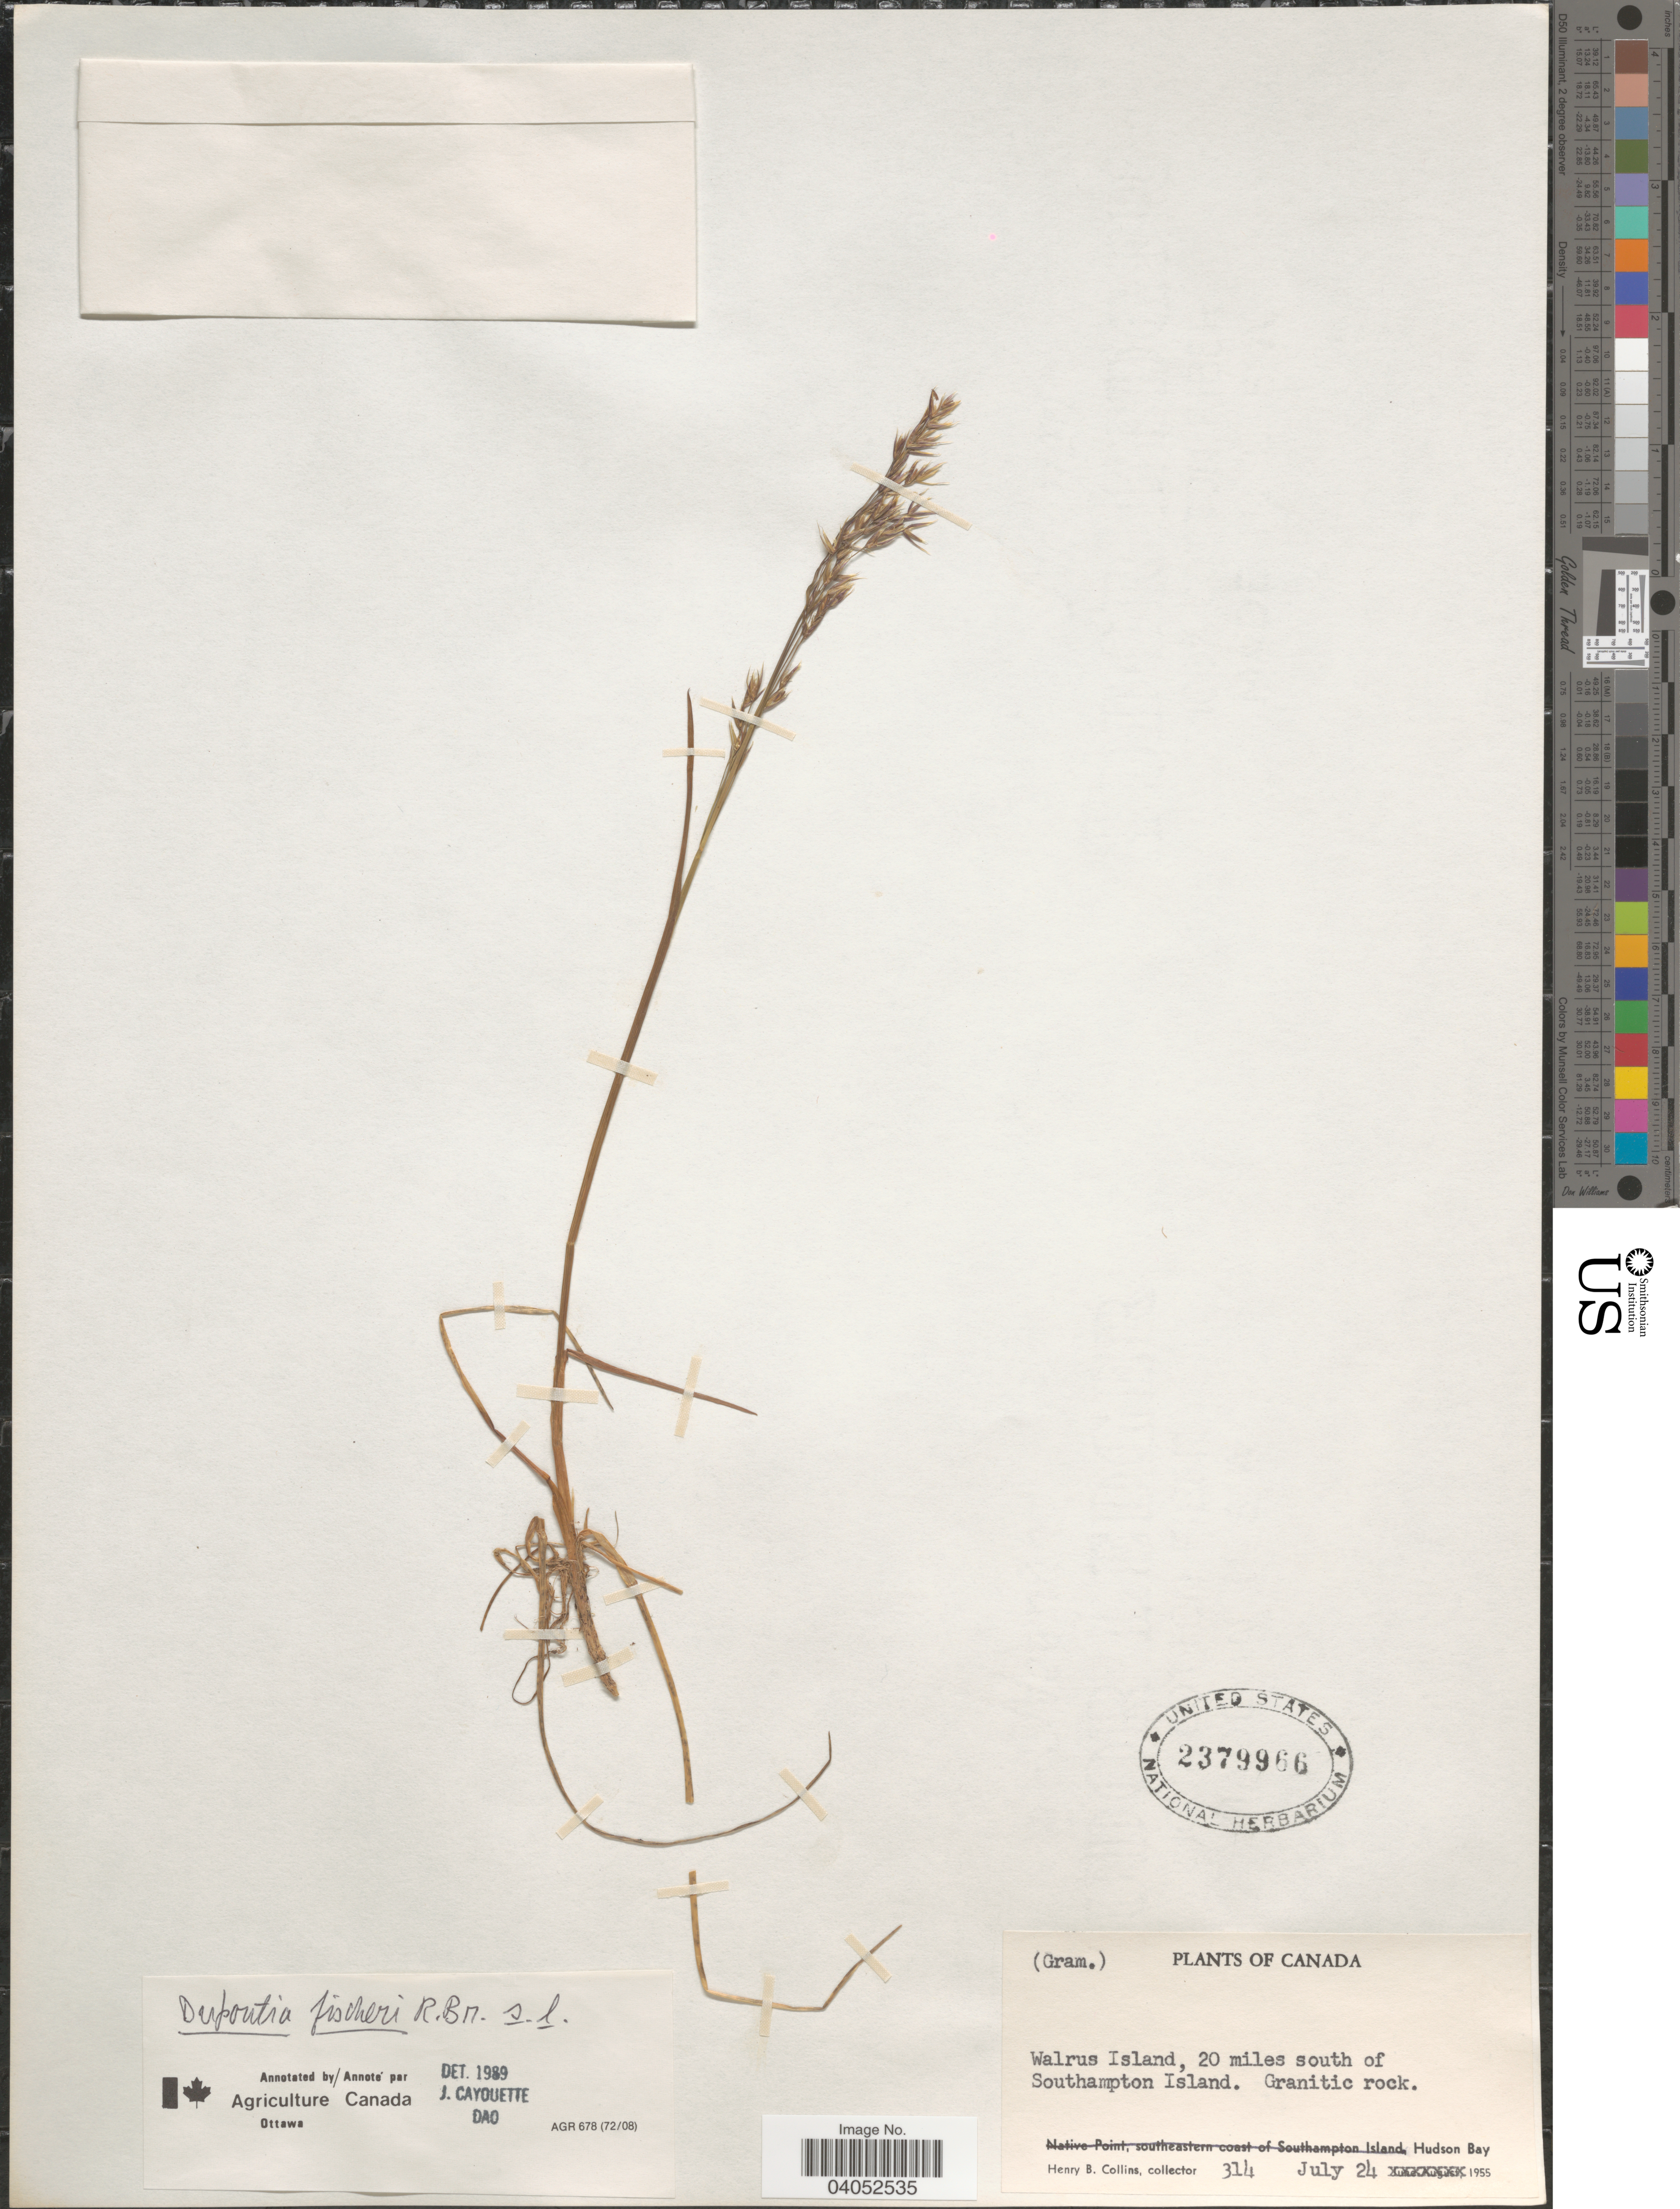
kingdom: Plantae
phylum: Tracheophyta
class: Liliopsida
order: Poales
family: Poaceae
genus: Dupontia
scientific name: Dupontia micrantha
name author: Holm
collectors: H. Collins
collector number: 314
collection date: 1955-07-24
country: Canada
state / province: Nunavut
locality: Walrus Island, 20 miles south of Southampton Island. Hudson Bay.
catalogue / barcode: US 2379966